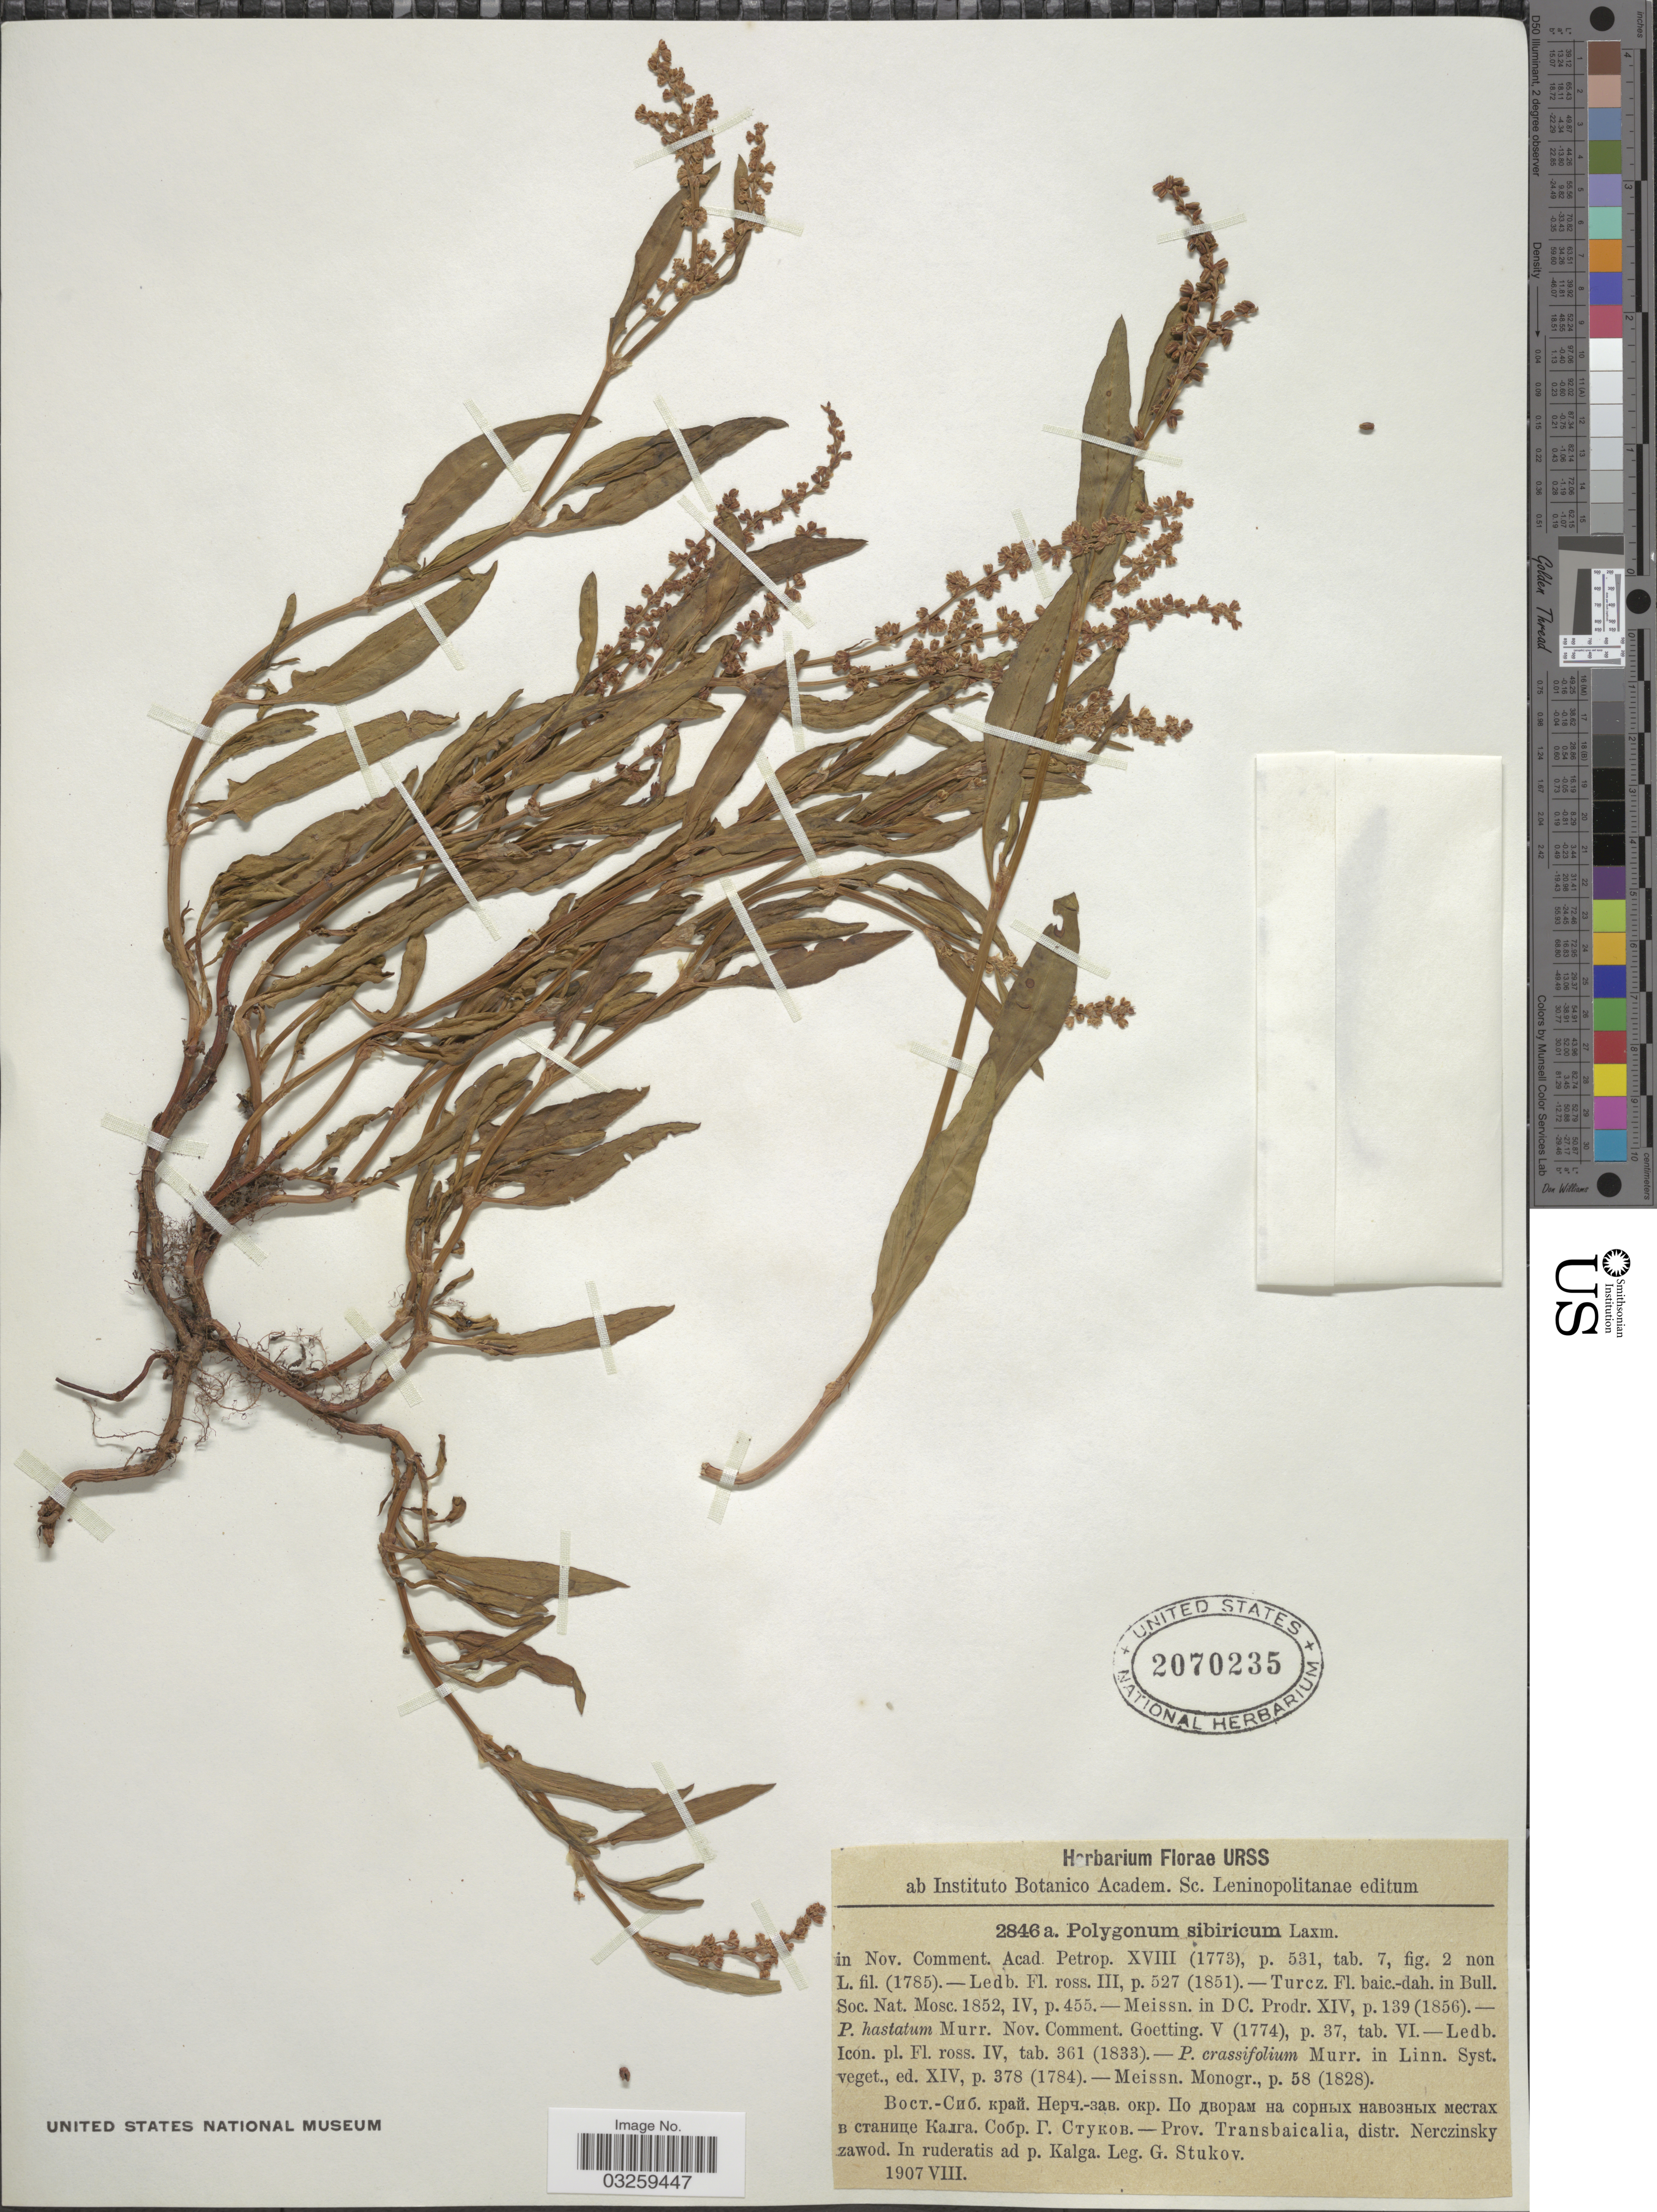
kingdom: Plantae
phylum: Tracheophyta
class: Magnoliopsida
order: Caryophyllales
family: Polygonaceae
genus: Knorringia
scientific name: Knorringia sibirica subsp. sibirica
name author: (Laxm.) Tzvelev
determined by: Strong, Mark T., (BOT), Smithsonian Institution - National Museum of Natural History (UNITED STATES)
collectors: G. Stukov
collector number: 2846a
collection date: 1907-08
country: Russian Federation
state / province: Zabaykalsky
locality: Prov. Transbaicalia, distr. Nerczinsky zawod. In ruderatis ad p. Kalga.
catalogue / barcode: US 2070235